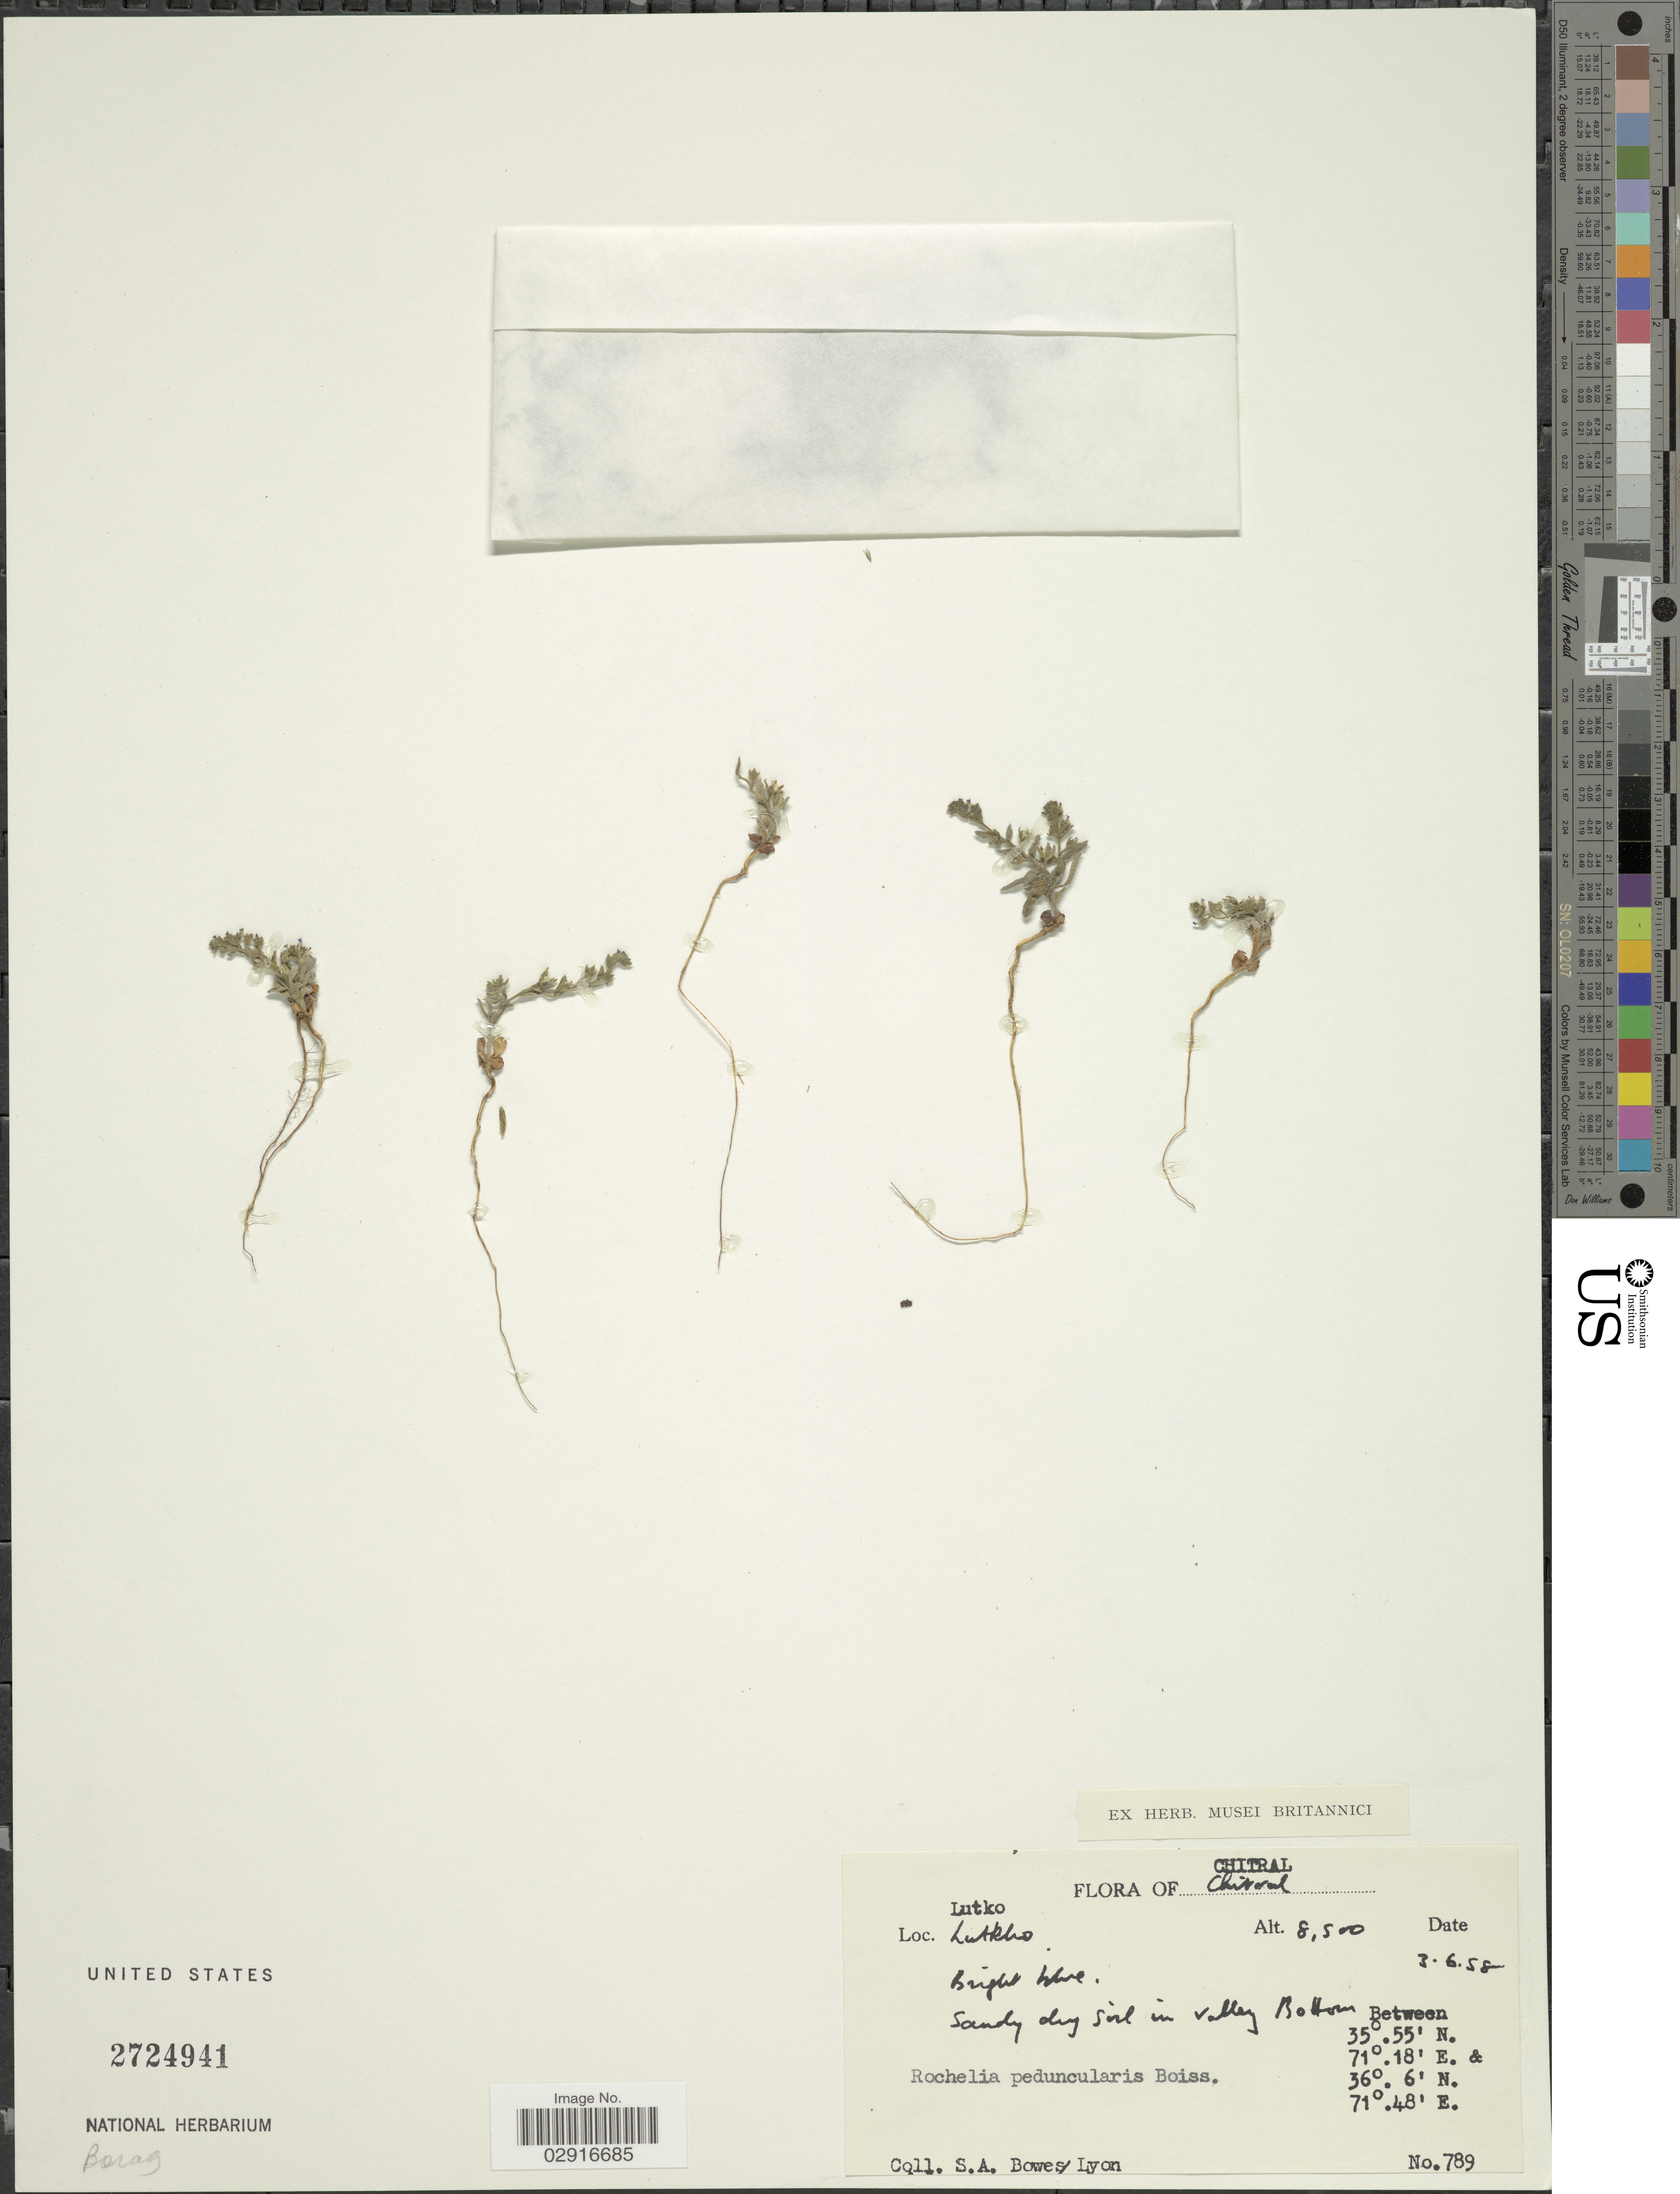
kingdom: Plantae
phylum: Tracheophyta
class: Magnoliopsida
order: Boraginales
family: Boraginaceae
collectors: S. Bowes Lyon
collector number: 789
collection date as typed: Transcribed d/m/y: 3/6/58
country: Pakistan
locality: Chitral. Lutko. Lutkho.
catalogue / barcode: US 2724941